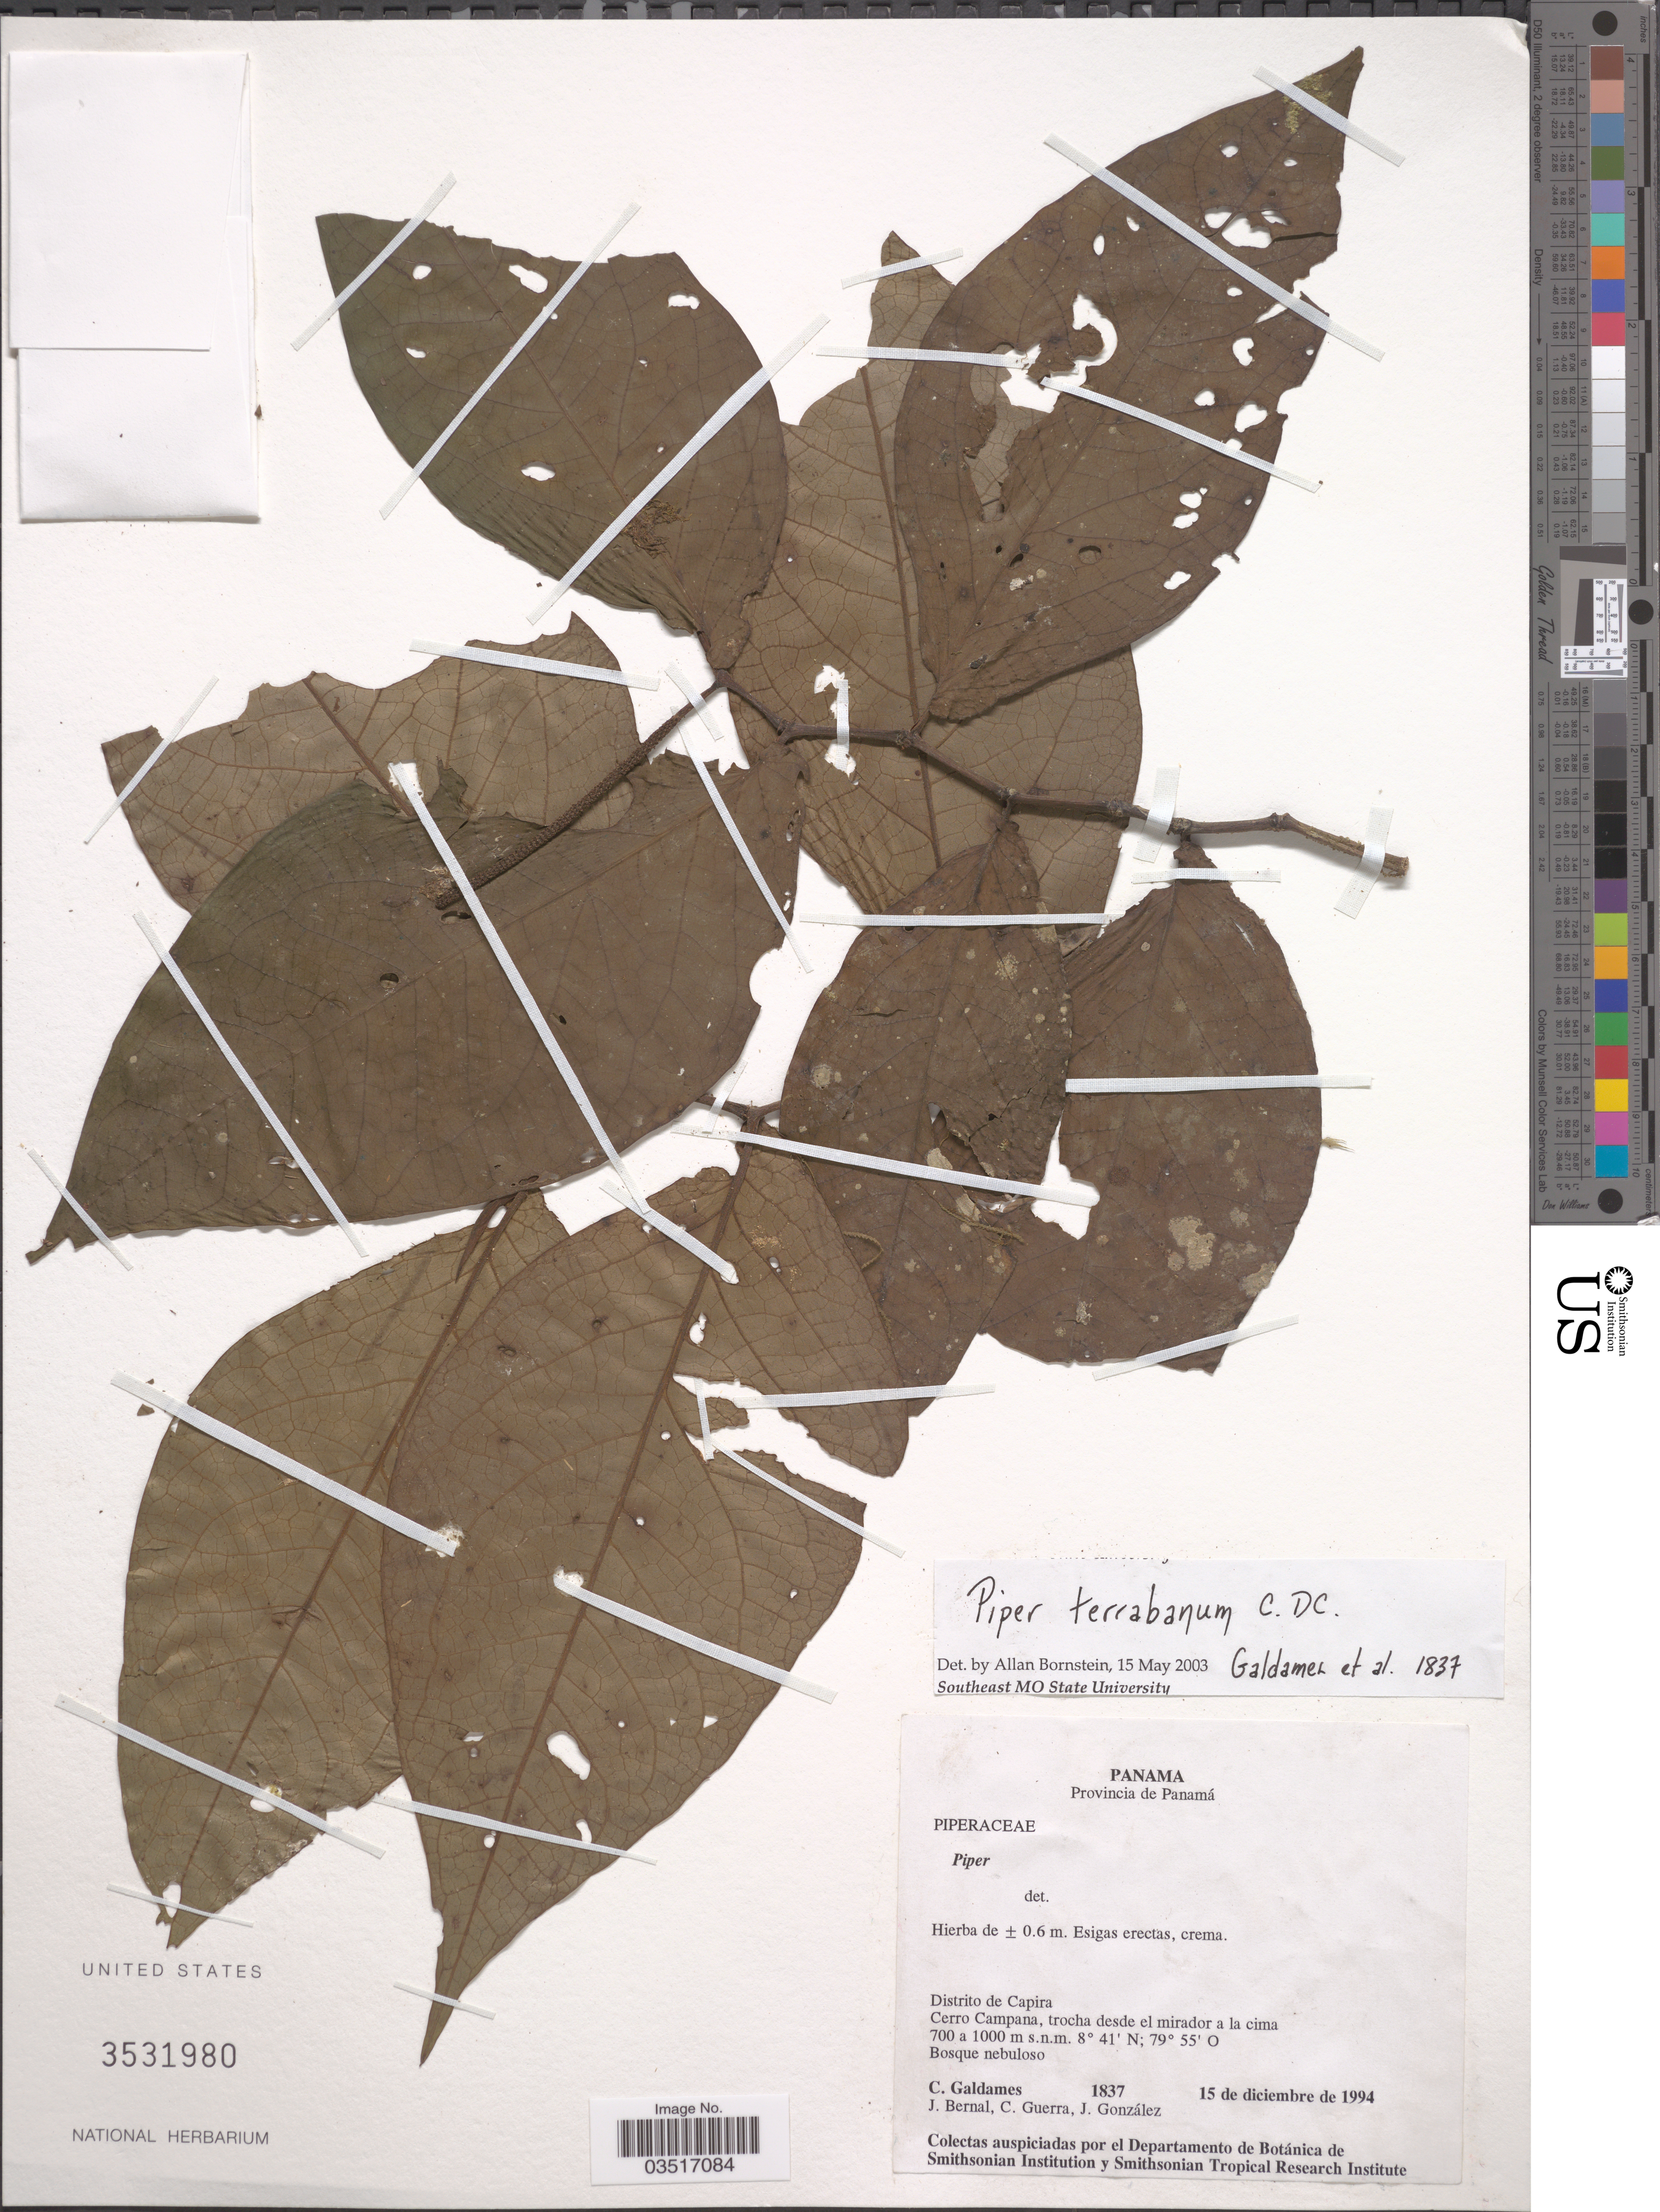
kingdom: Plantae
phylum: Tracheophyta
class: Magnoliopsida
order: Piperales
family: Piperaceae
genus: Piper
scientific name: Piper terrabanum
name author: C. DC.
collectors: C. Galdames, J. Bernal, C. Guerra & J. González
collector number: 1837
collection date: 1994-12-15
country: Panama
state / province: Panamá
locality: Distrito de Capira. Cerro Campana, trocha desde el mirador a la cima.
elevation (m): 700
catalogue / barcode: US 3531980